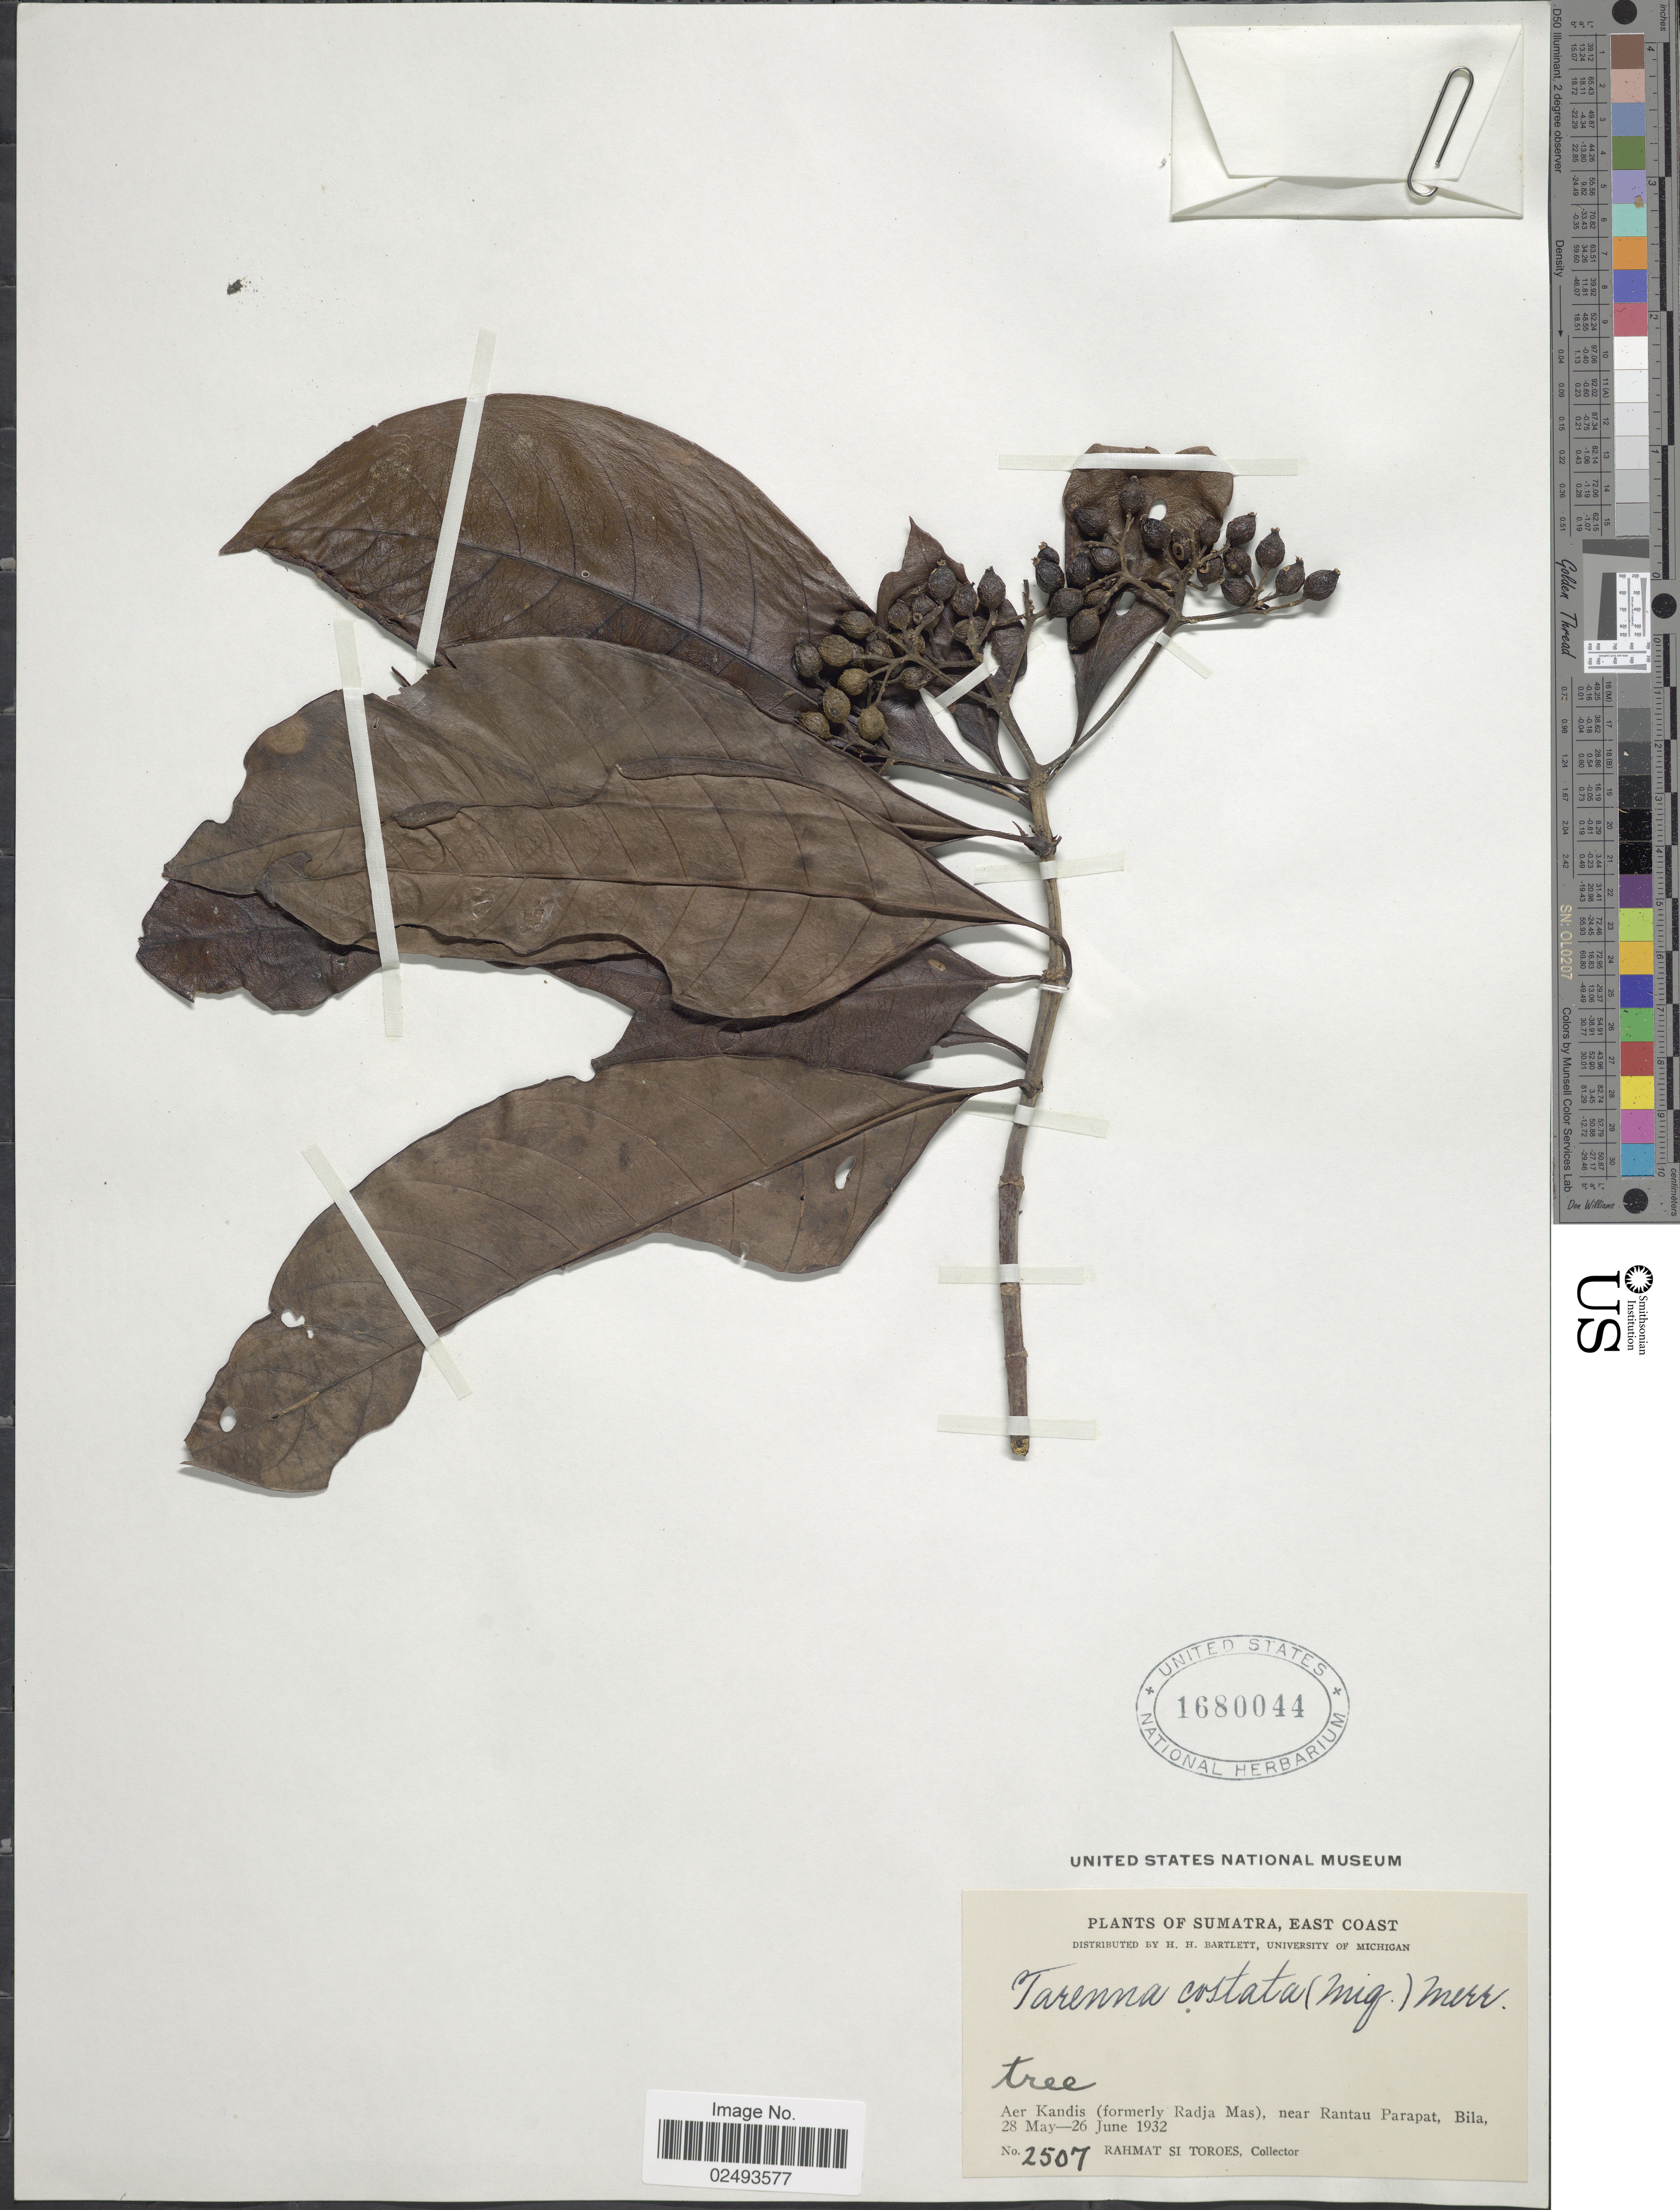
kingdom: Plantae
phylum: Tracheophyta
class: Magnoliopsida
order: Gentianales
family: Rubiaceae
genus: Tarenna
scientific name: Tarenna costata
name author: (Miq.) Merr.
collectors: Rahmat Si Boeea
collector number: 2507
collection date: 1932-05-28/1932-06-26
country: Indonesia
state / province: Sumatra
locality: East Coast, Aer Kandis (formerly Radja mas), near Rantau Parapat, Bila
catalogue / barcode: US 1680044